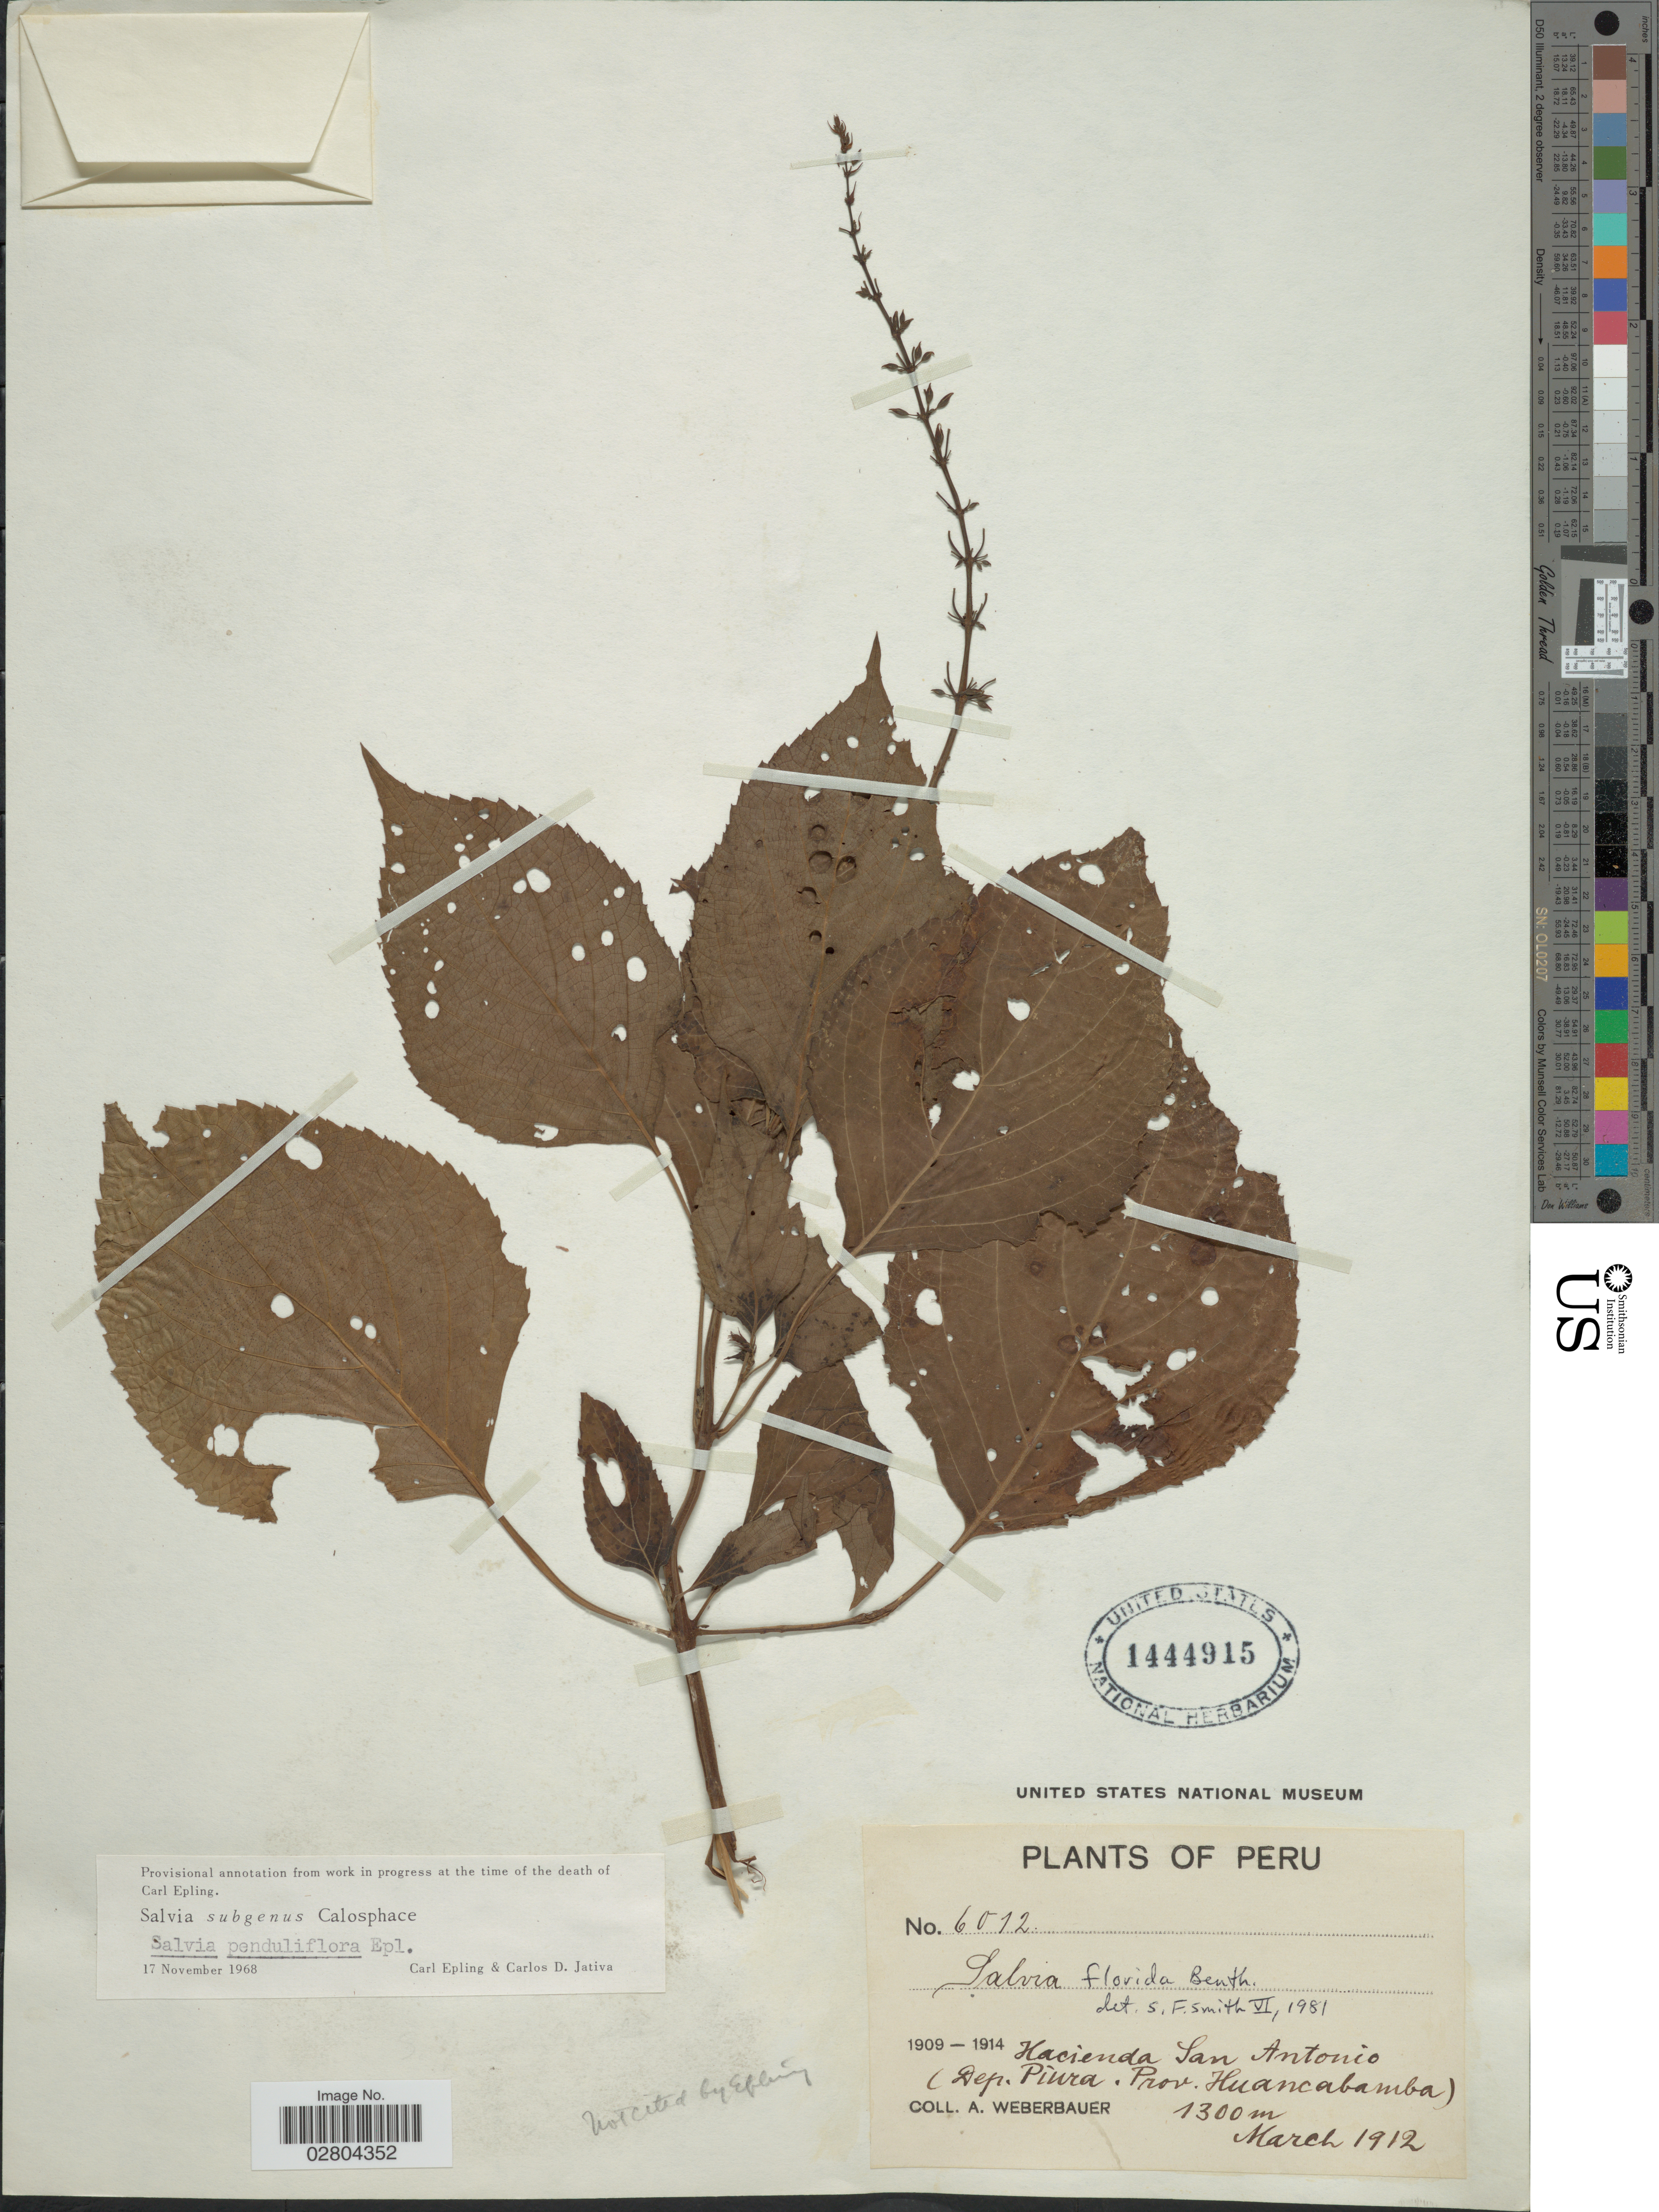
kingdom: Plantae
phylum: Tracheophyta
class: Magnoliopsida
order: Lamiales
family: Lamiaceae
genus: Salvia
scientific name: Salvia florida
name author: Benth.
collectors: A. Weberbauer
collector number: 6012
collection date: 1912-03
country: Peru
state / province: Piura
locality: Hacienda San Antonio (Dep. Piura. Prov. Huancabamba).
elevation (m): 1300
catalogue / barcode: US 1444915